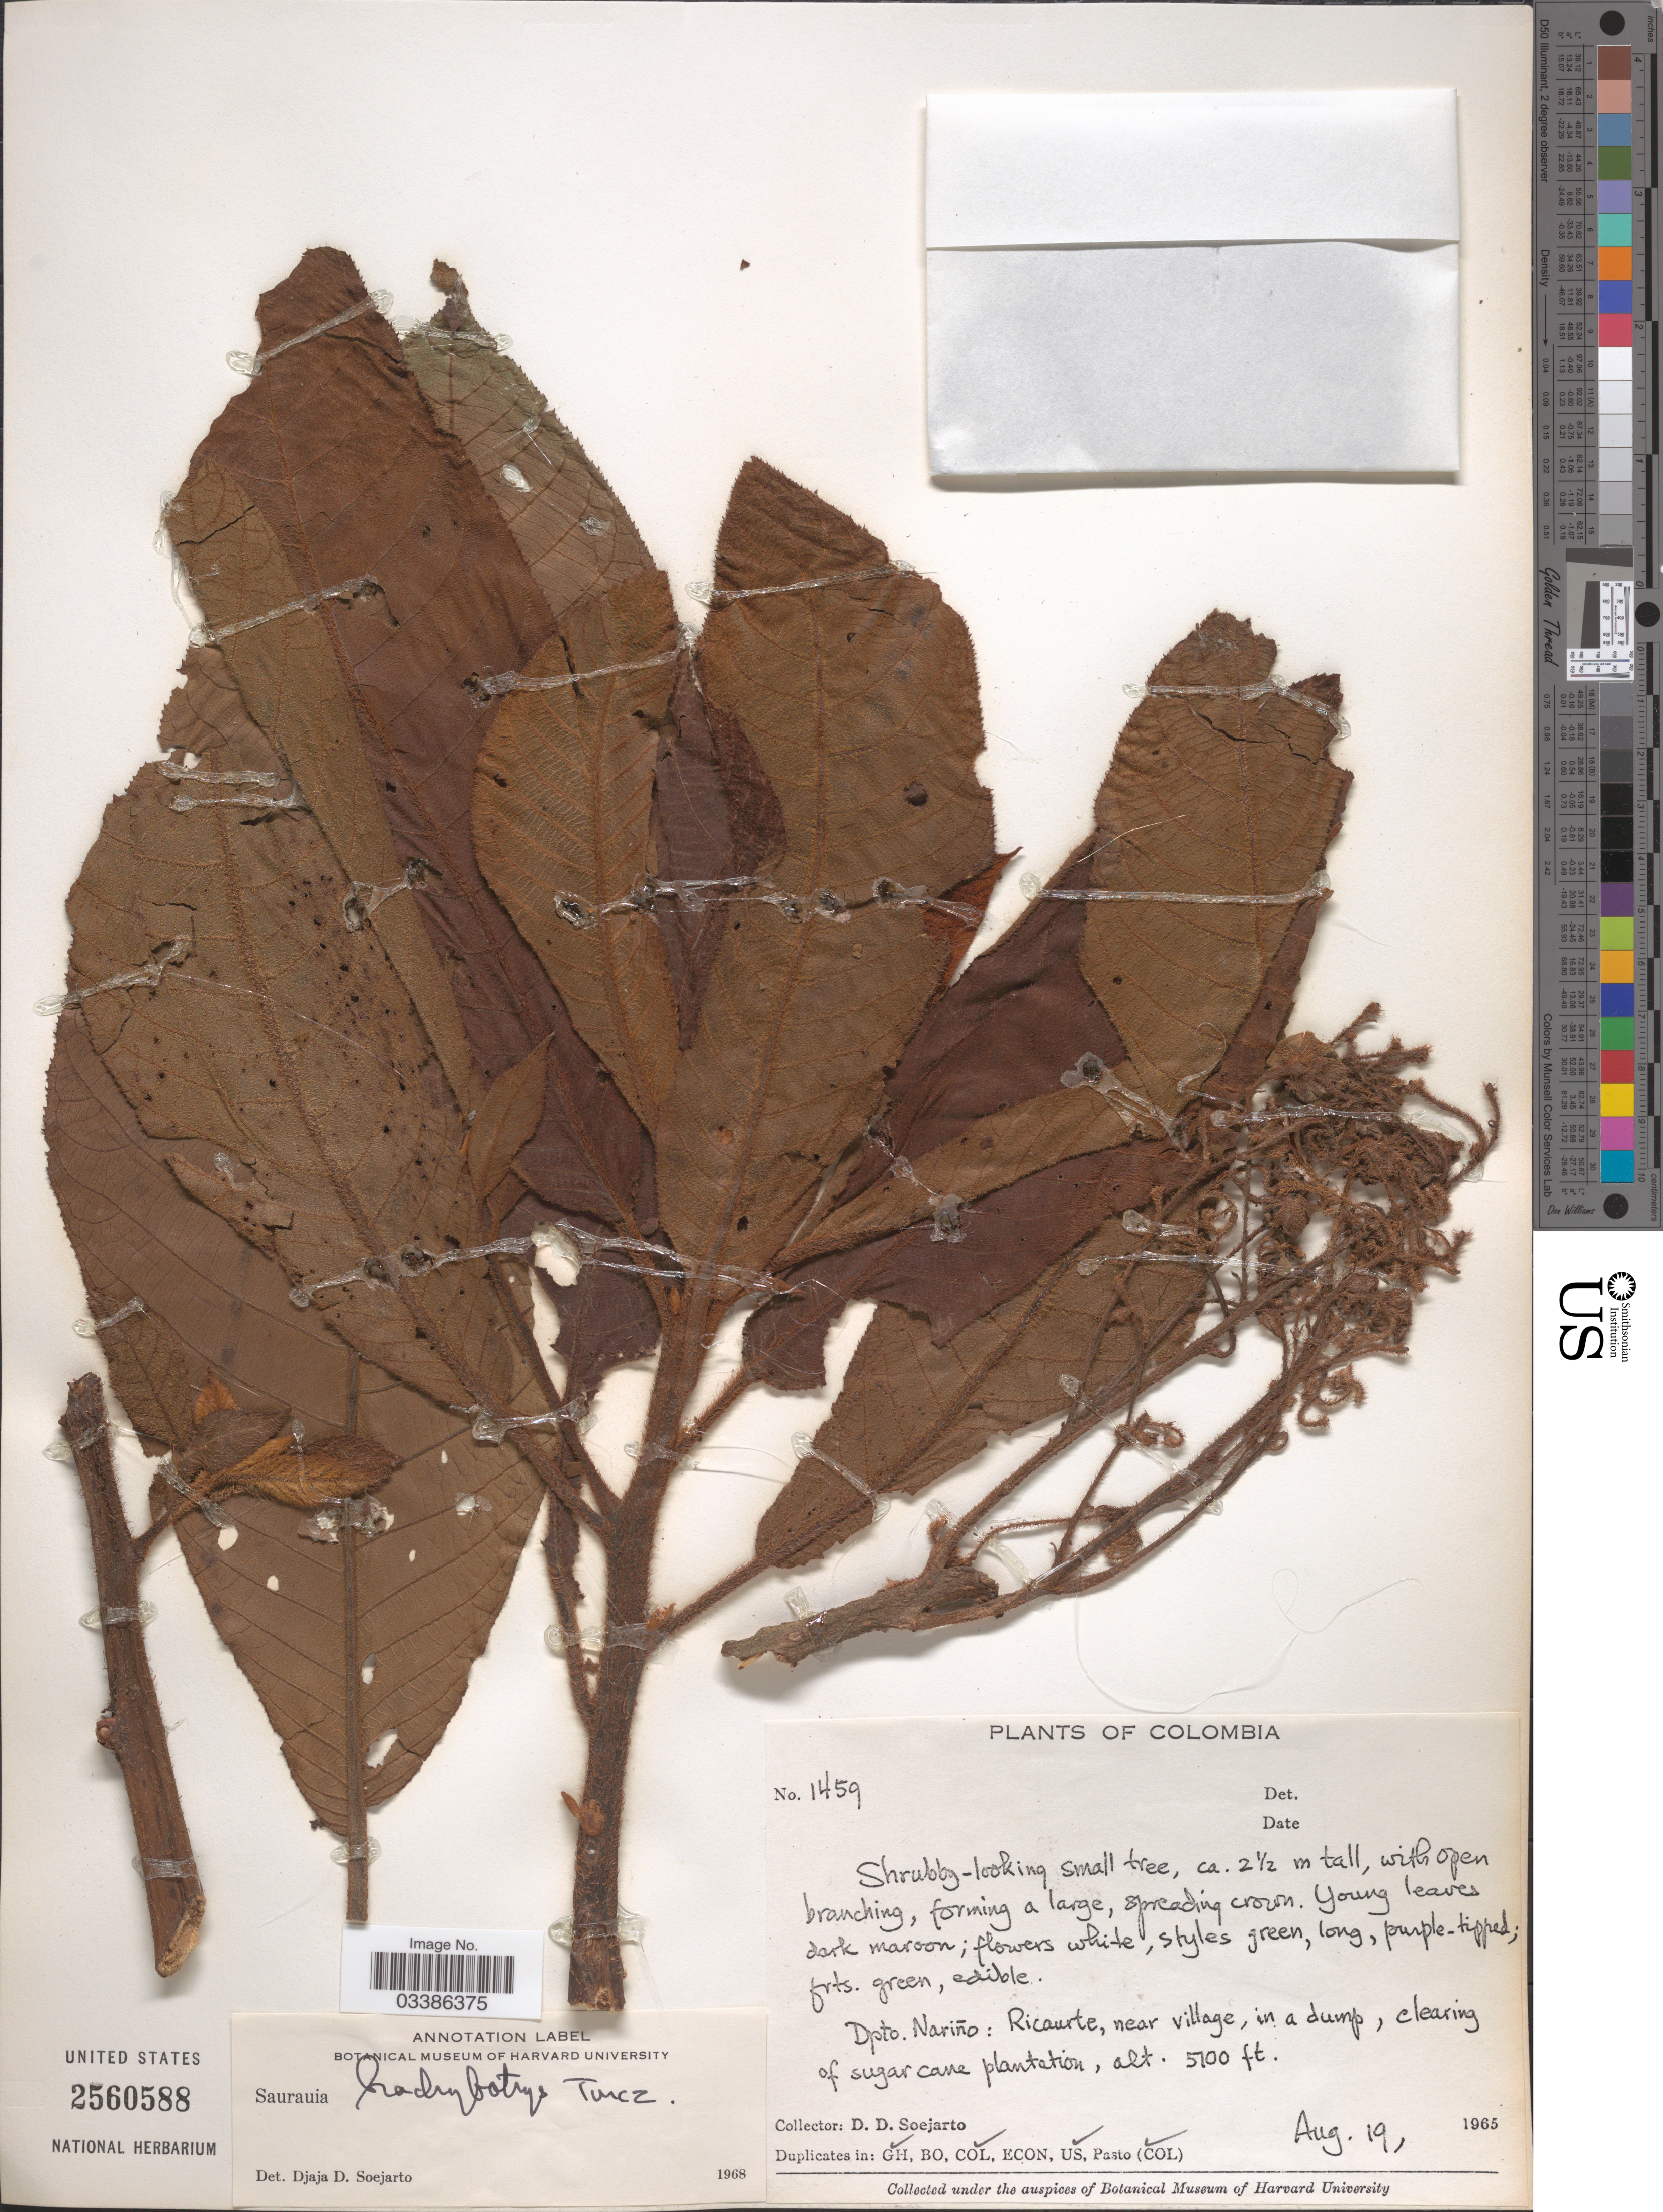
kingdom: Plantae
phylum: Tracheophyta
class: Magnoliopsida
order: Ericales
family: Actinidiaceae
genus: Saurauia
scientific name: Saurauia brachybotrys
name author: Turcz.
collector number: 1459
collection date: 1965-08-19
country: Colombia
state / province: Nariño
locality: Dpto. Nariño: Ricaurte, near village, in a dump, clearing of sugar cane plantation.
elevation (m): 1554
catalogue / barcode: US 2560588